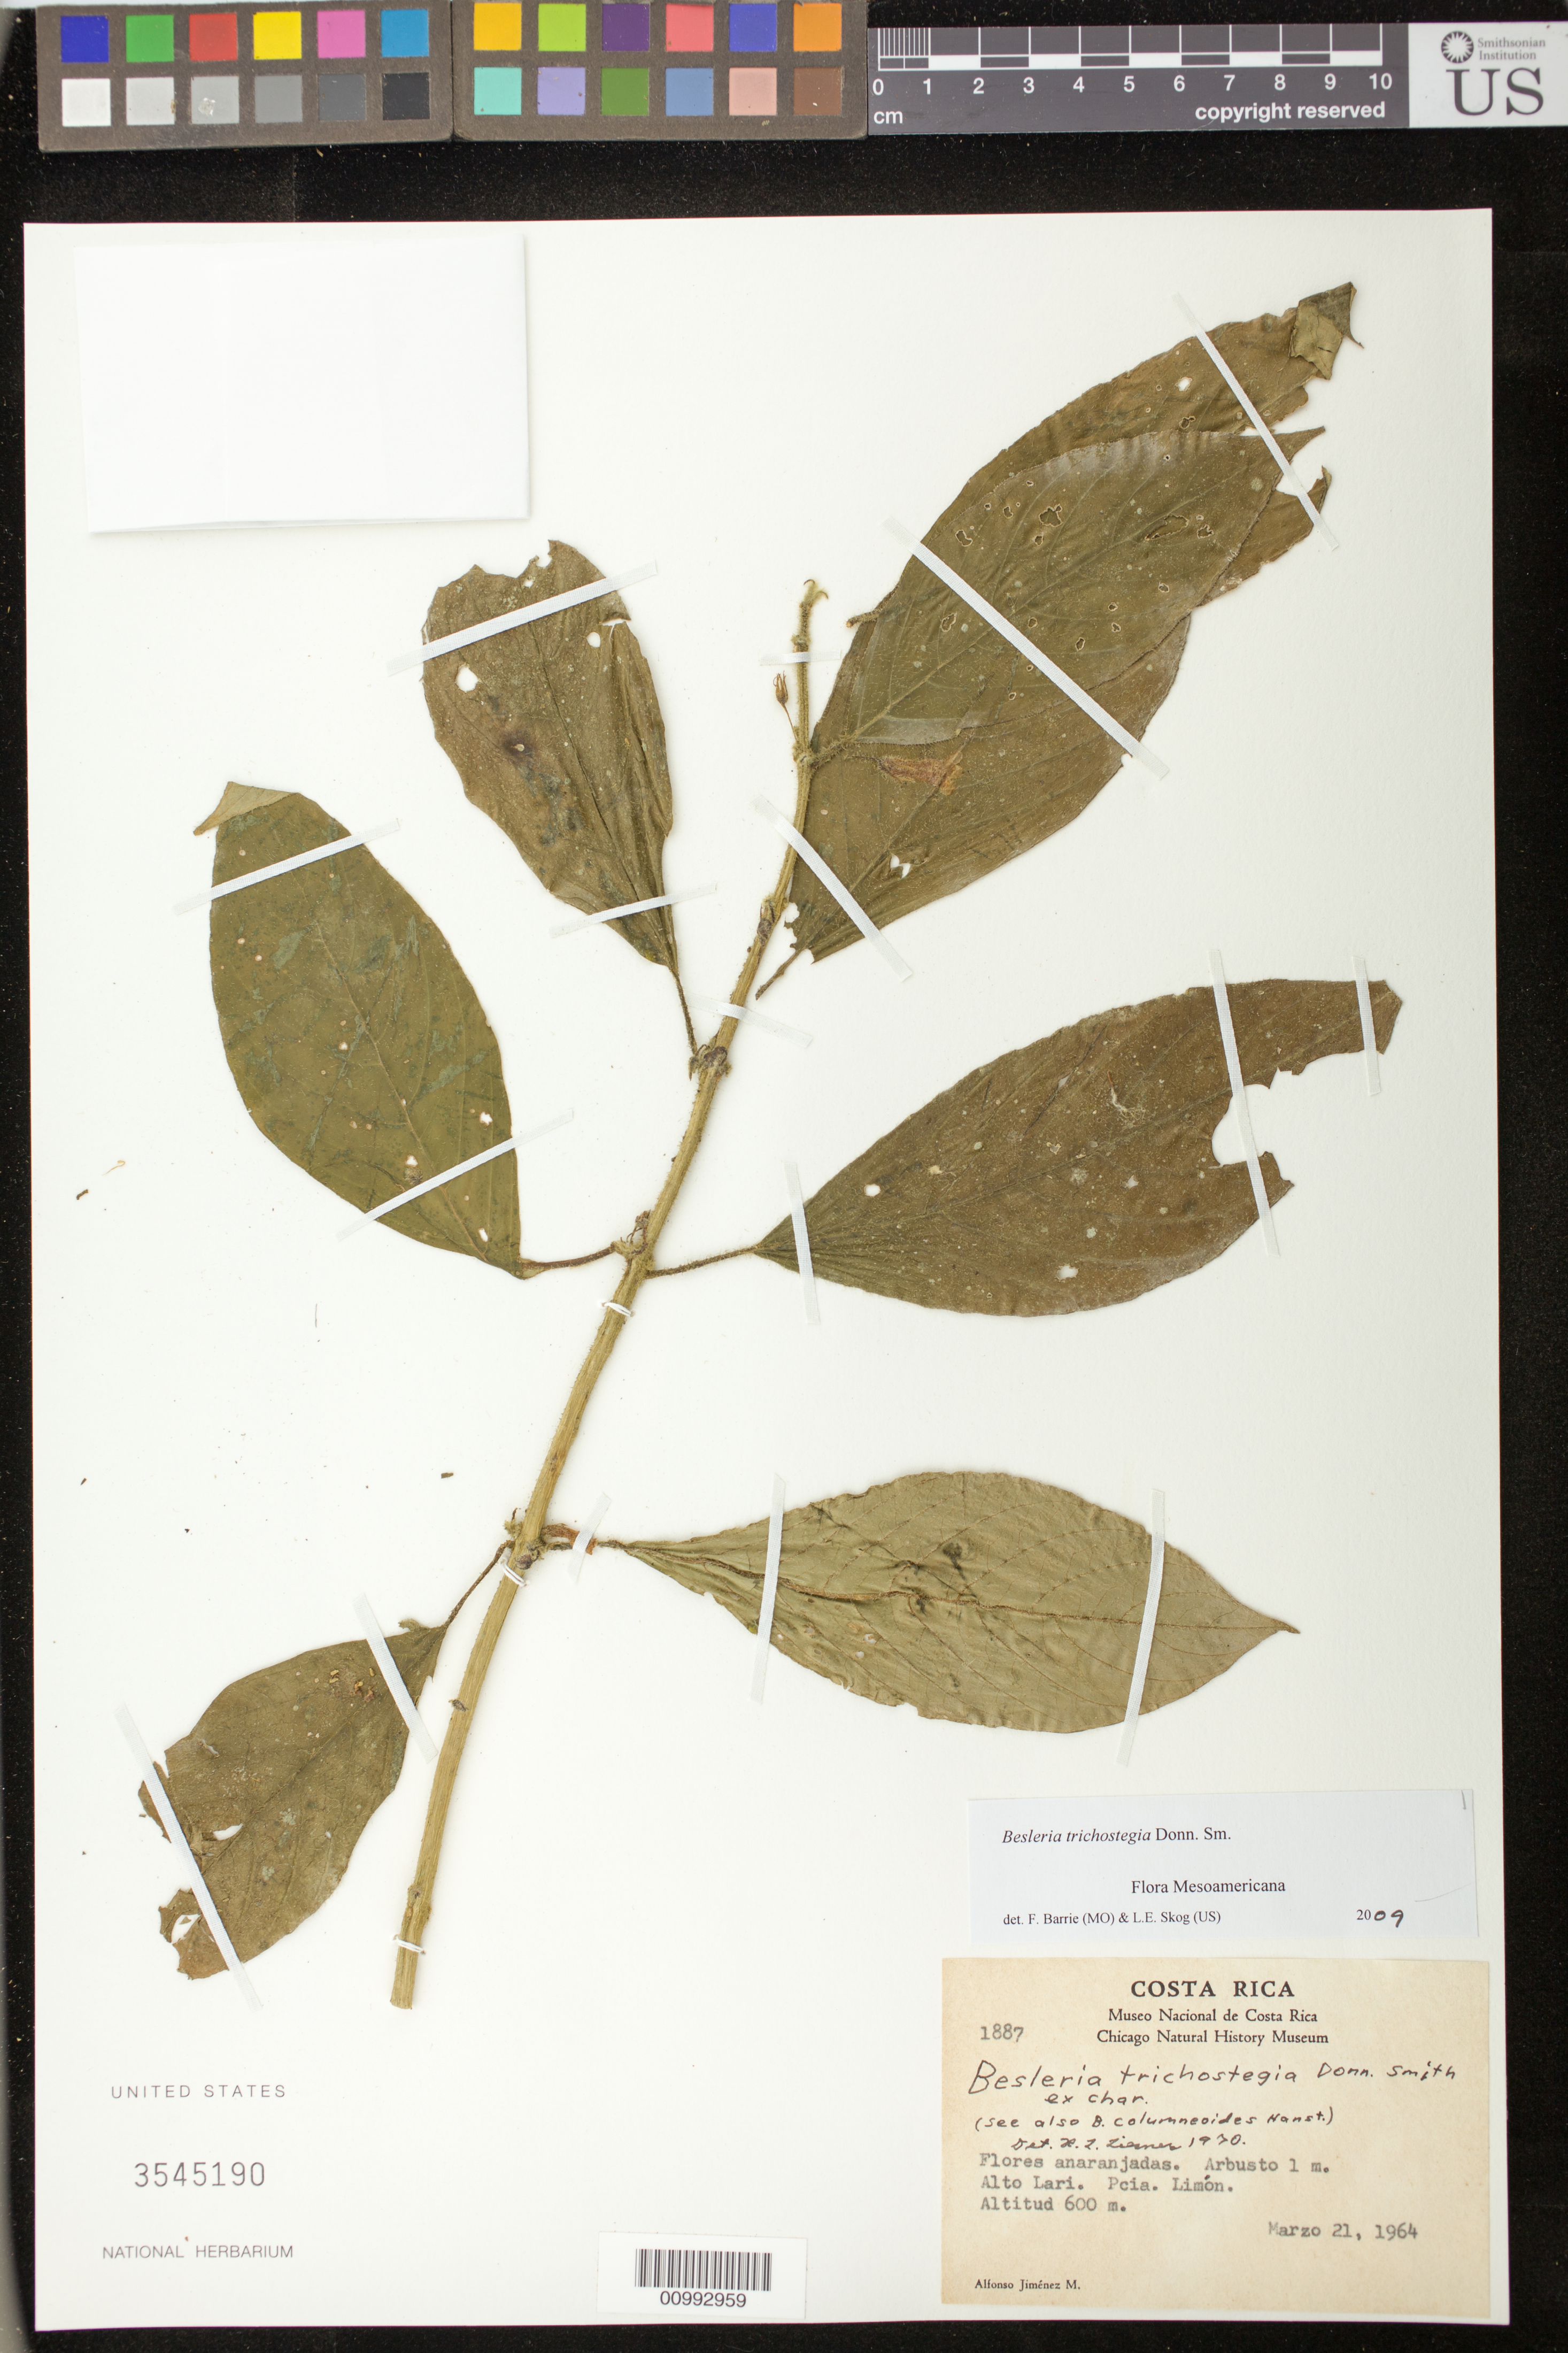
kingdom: Plantae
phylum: Tracheophyta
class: Magnoliopsida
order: Lamiales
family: Gesneriaceae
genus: Besleria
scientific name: Besleria trichostegia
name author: Donn. Sm.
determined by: Barrie, F. R.; Skog, Laurence E.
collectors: A. Jiménez M.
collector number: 1887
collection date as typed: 21 Mar 1964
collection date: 1964-03-21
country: Costa Rica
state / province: Limón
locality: Alto Lari, Pcia. Limón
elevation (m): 600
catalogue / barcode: US 3545190